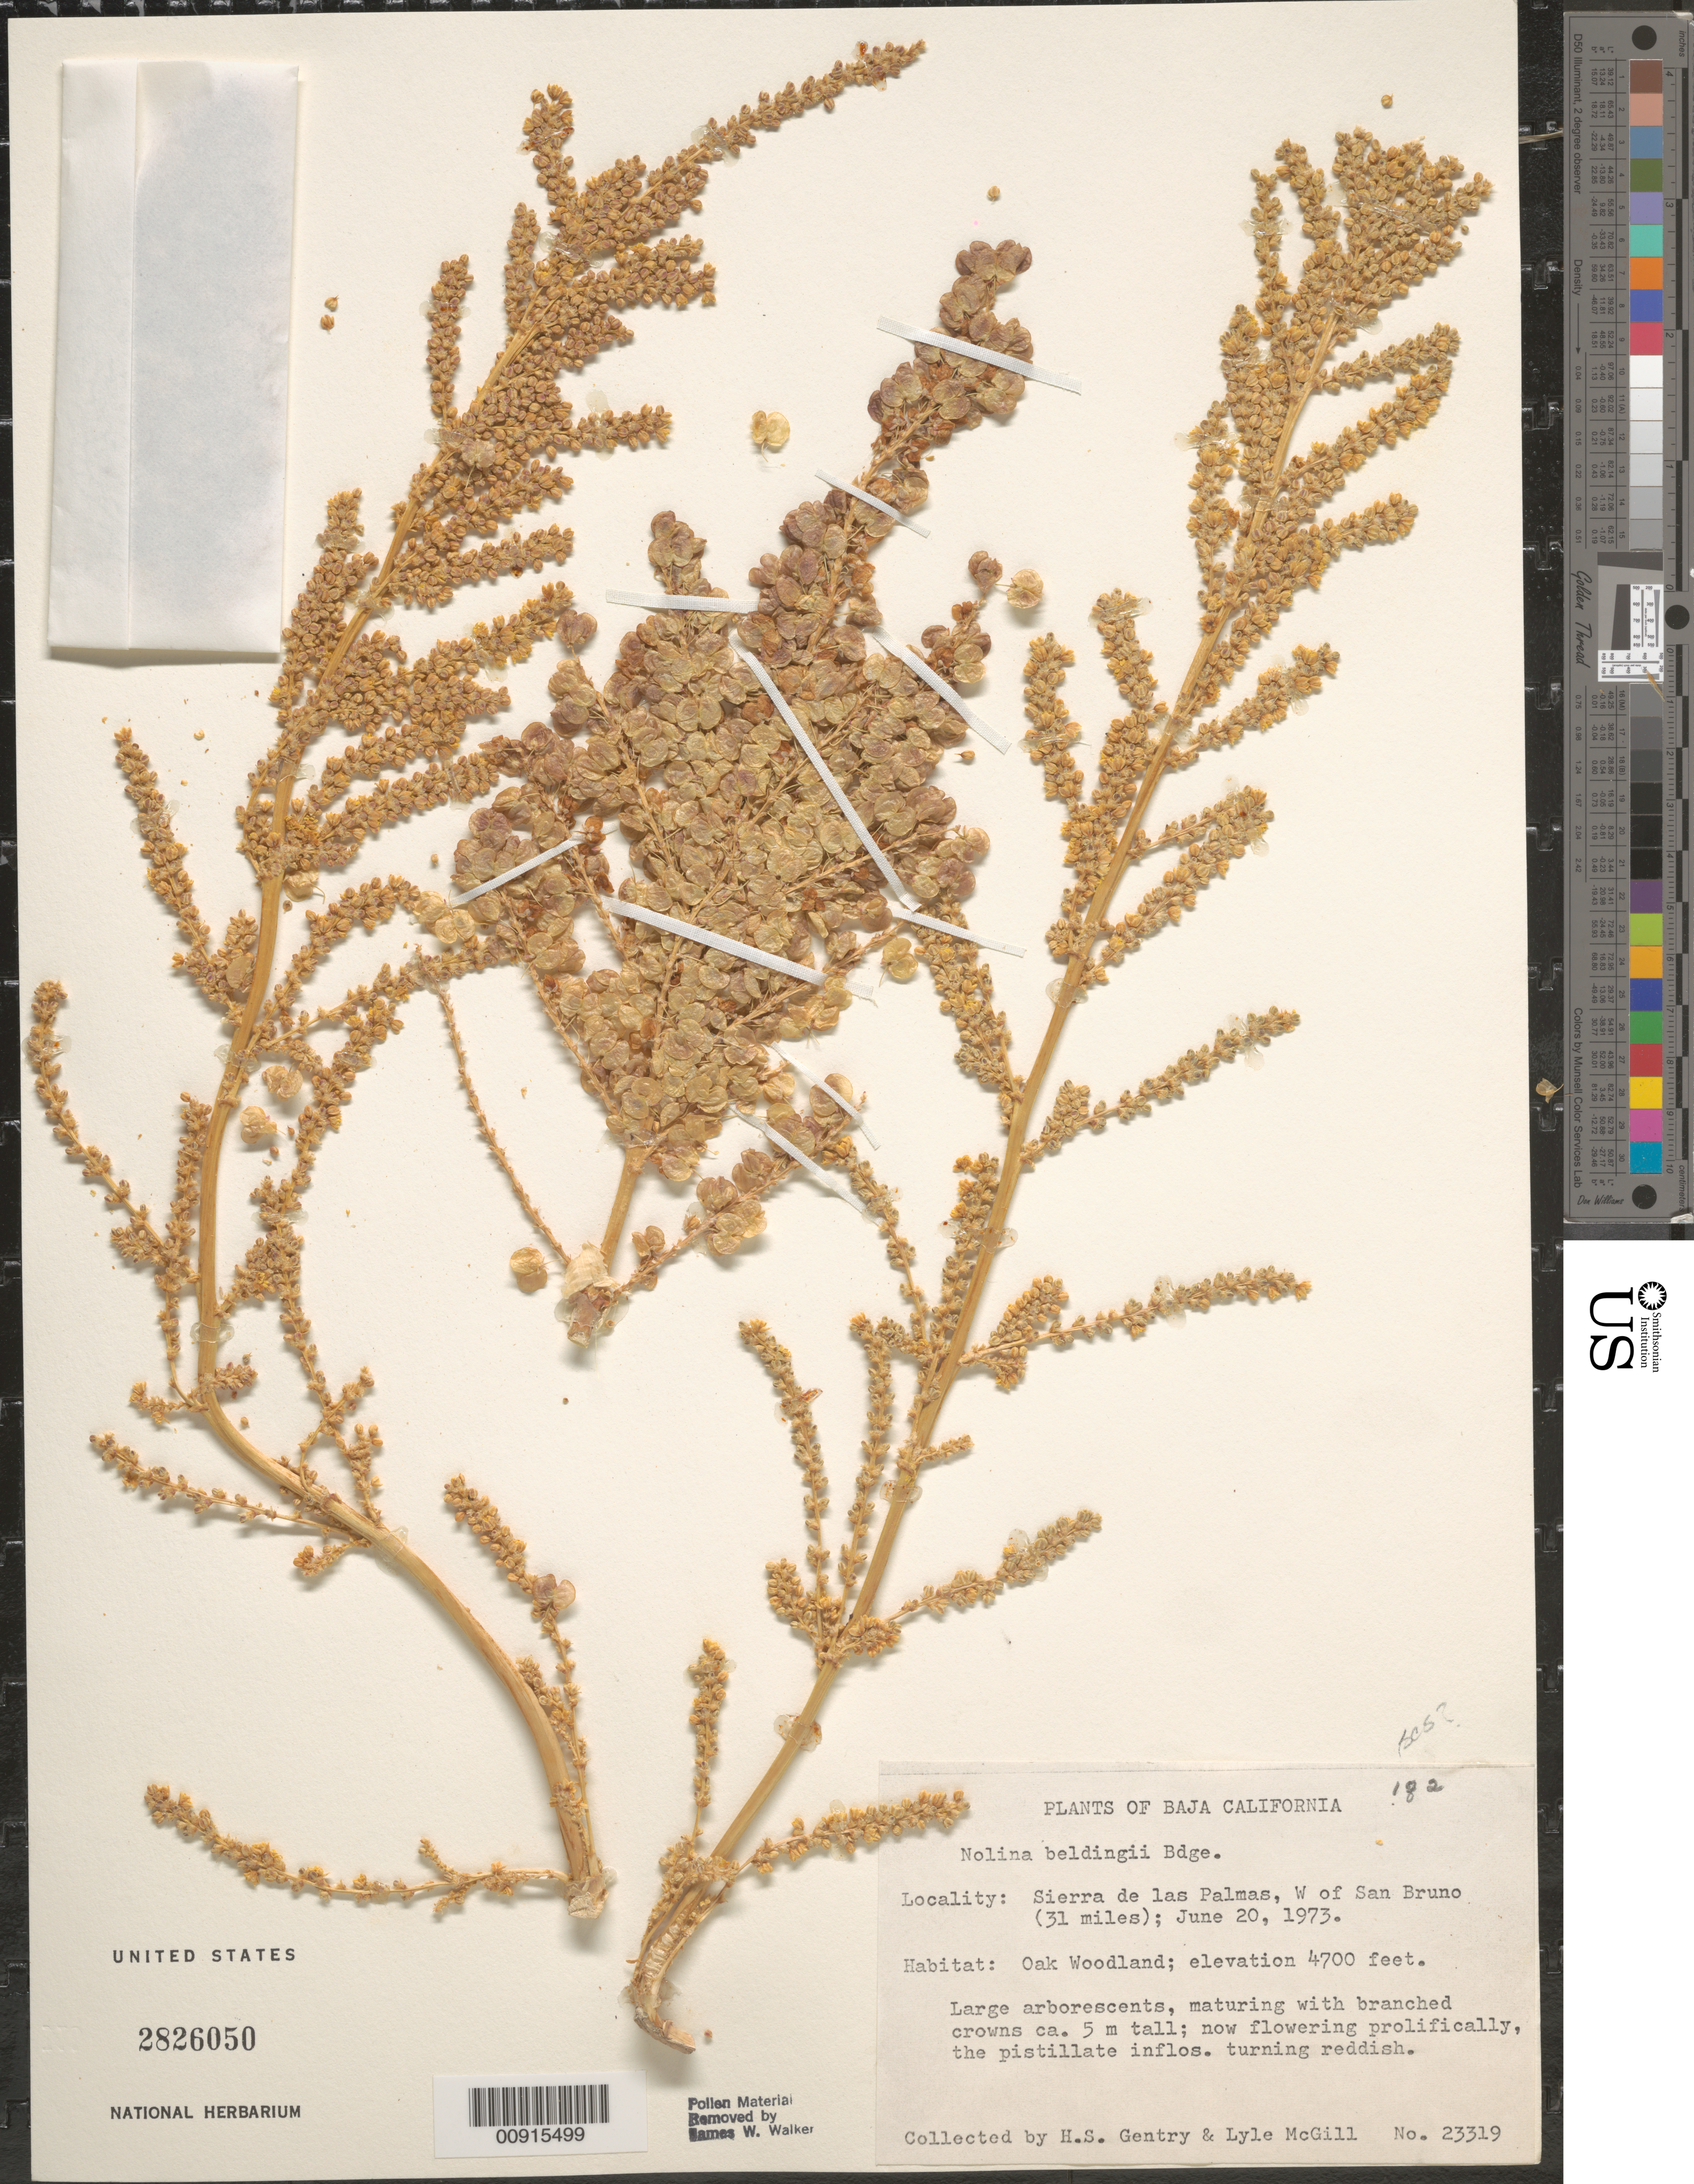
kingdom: Plantae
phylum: Tracheophyta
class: Liliopsida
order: Asparagales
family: Asparagaceae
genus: Nolina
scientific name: Nolina beldingii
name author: Brandegee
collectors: H. S. Gentry & L. McGill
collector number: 23319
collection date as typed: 20 Jun 1973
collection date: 1973-06-20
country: Mexico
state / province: Baja California Sur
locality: Sierra de las Palmas, W of San Bruno (31 miles).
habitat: Oak woodland.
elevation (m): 1433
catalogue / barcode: US 2826050